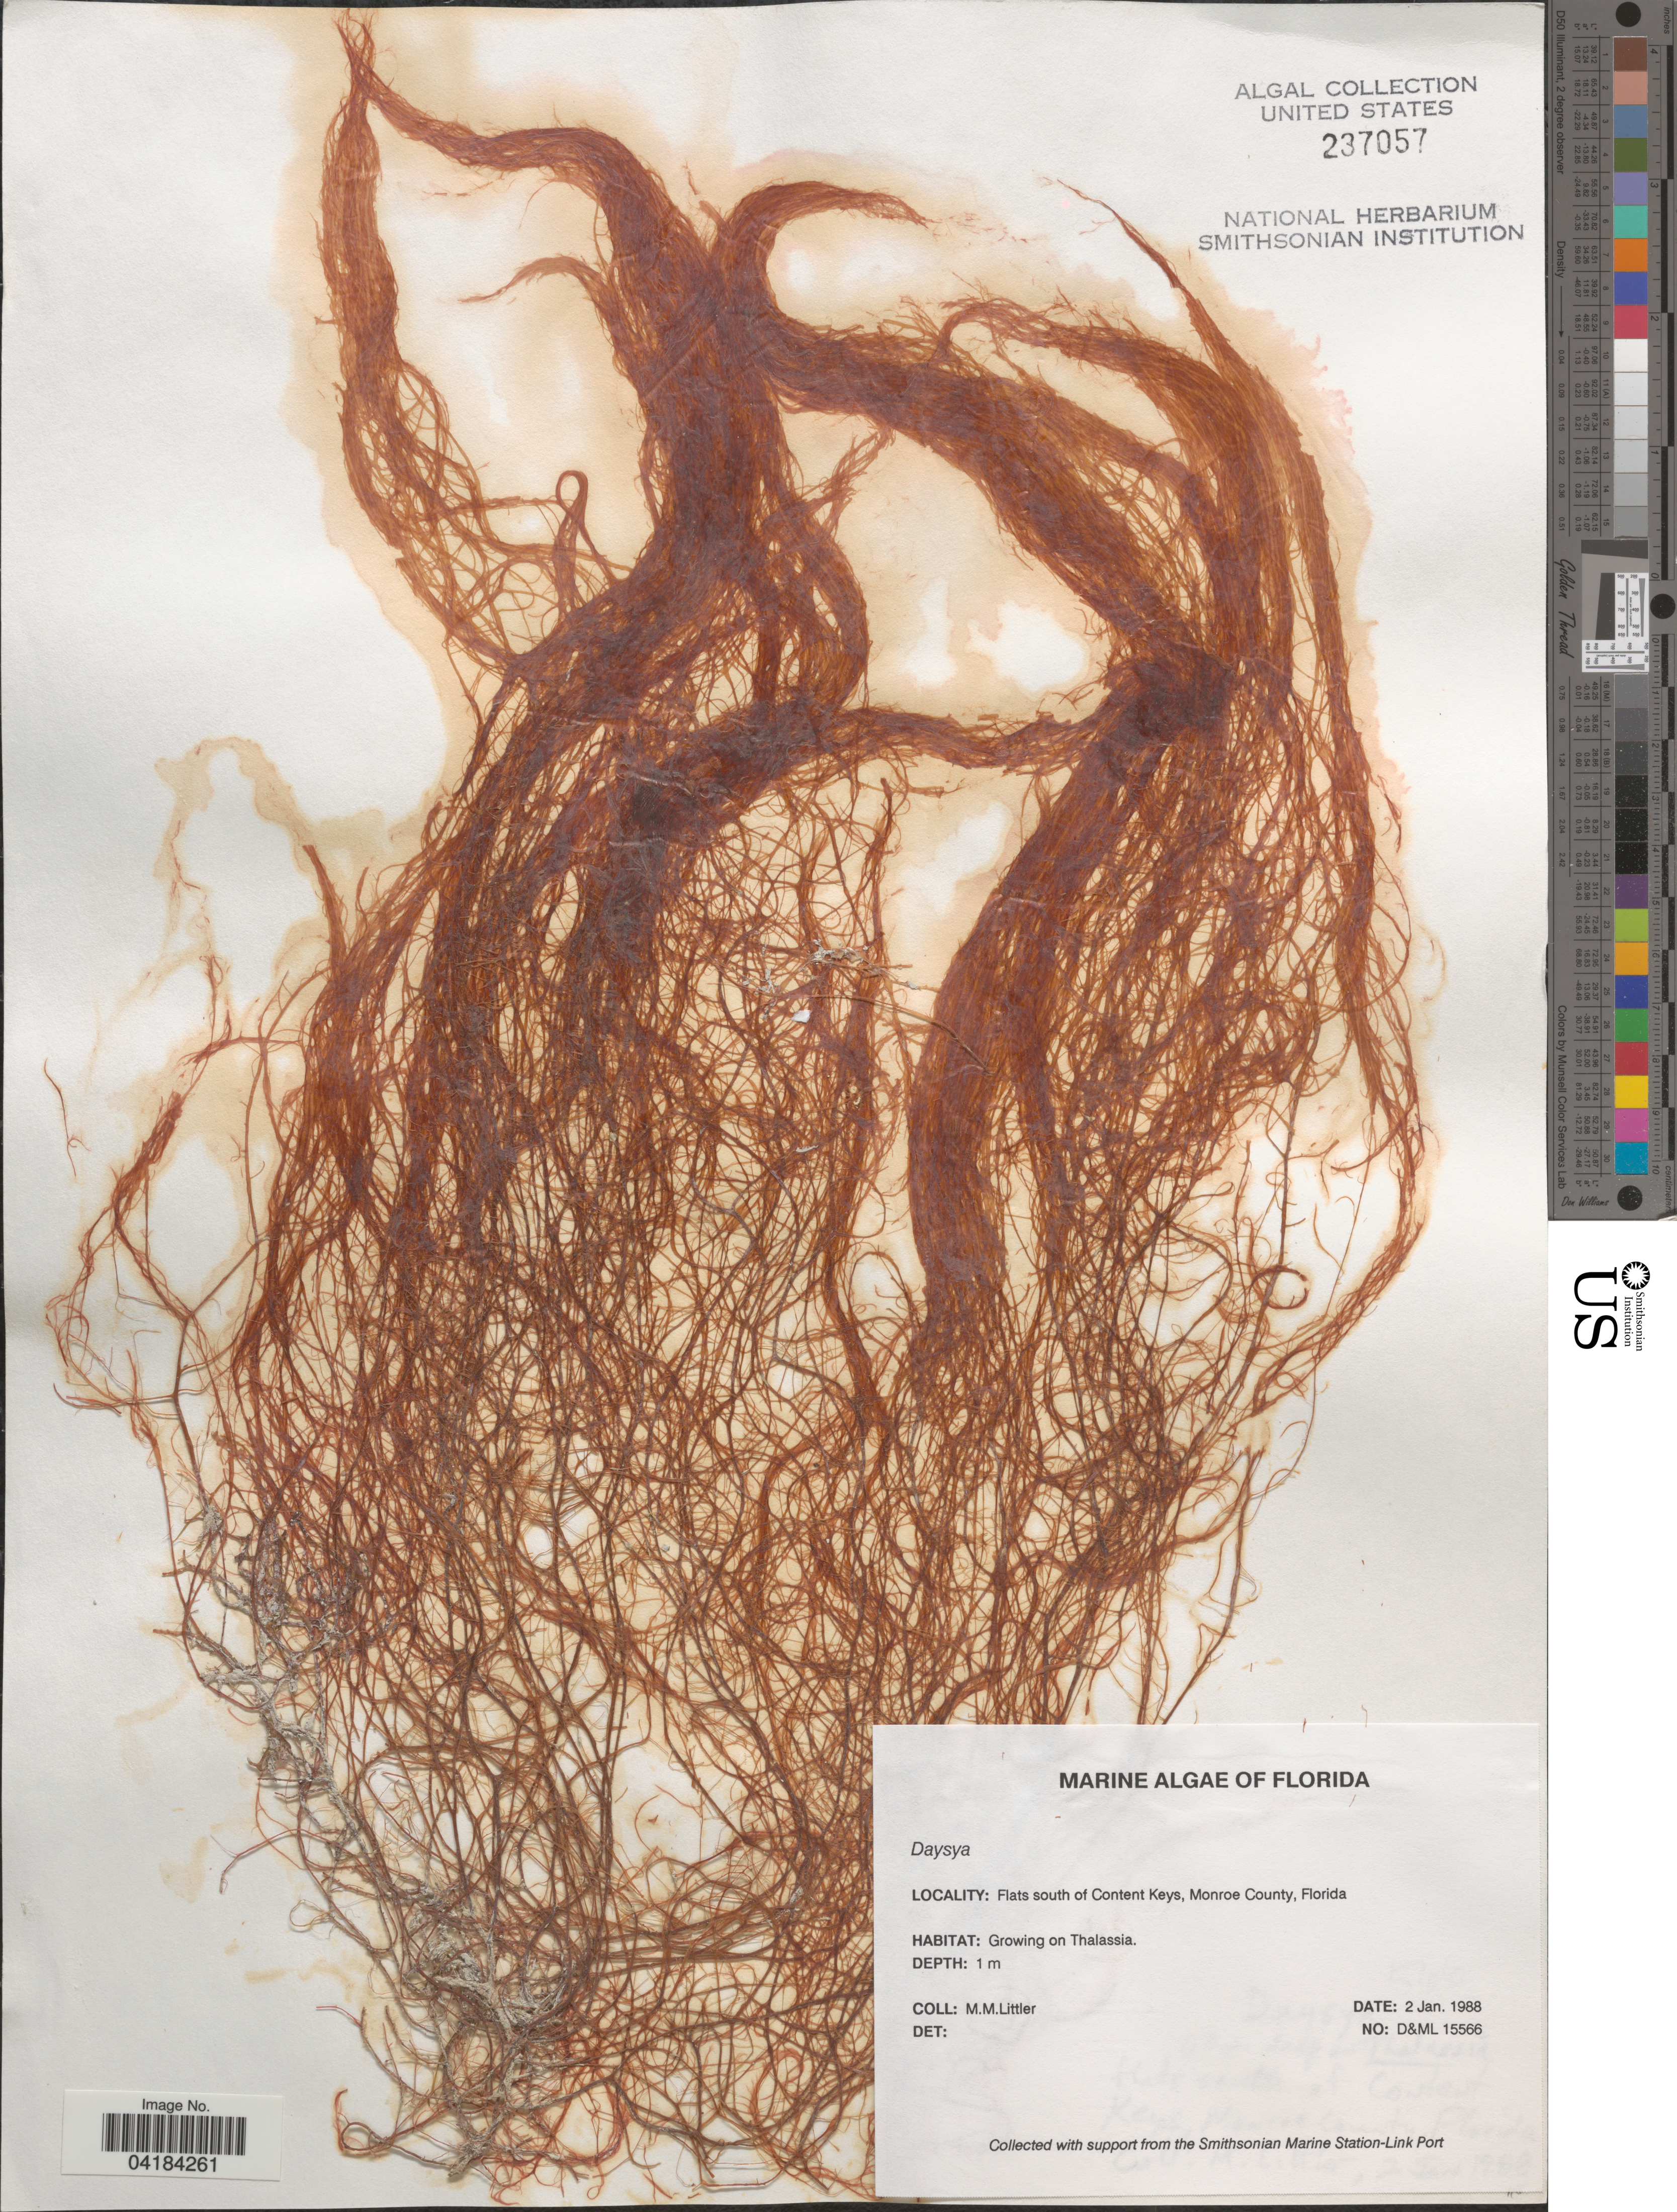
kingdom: Plantae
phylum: Rhodophyta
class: Florideophyceae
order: Ceramiales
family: Dasyaceae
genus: Dasya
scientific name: Dasya sp.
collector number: D&ML15566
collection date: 1988-01-02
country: United States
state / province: Florida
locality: Flats south of Content Keys, Monroe County.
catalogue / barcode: US 237057